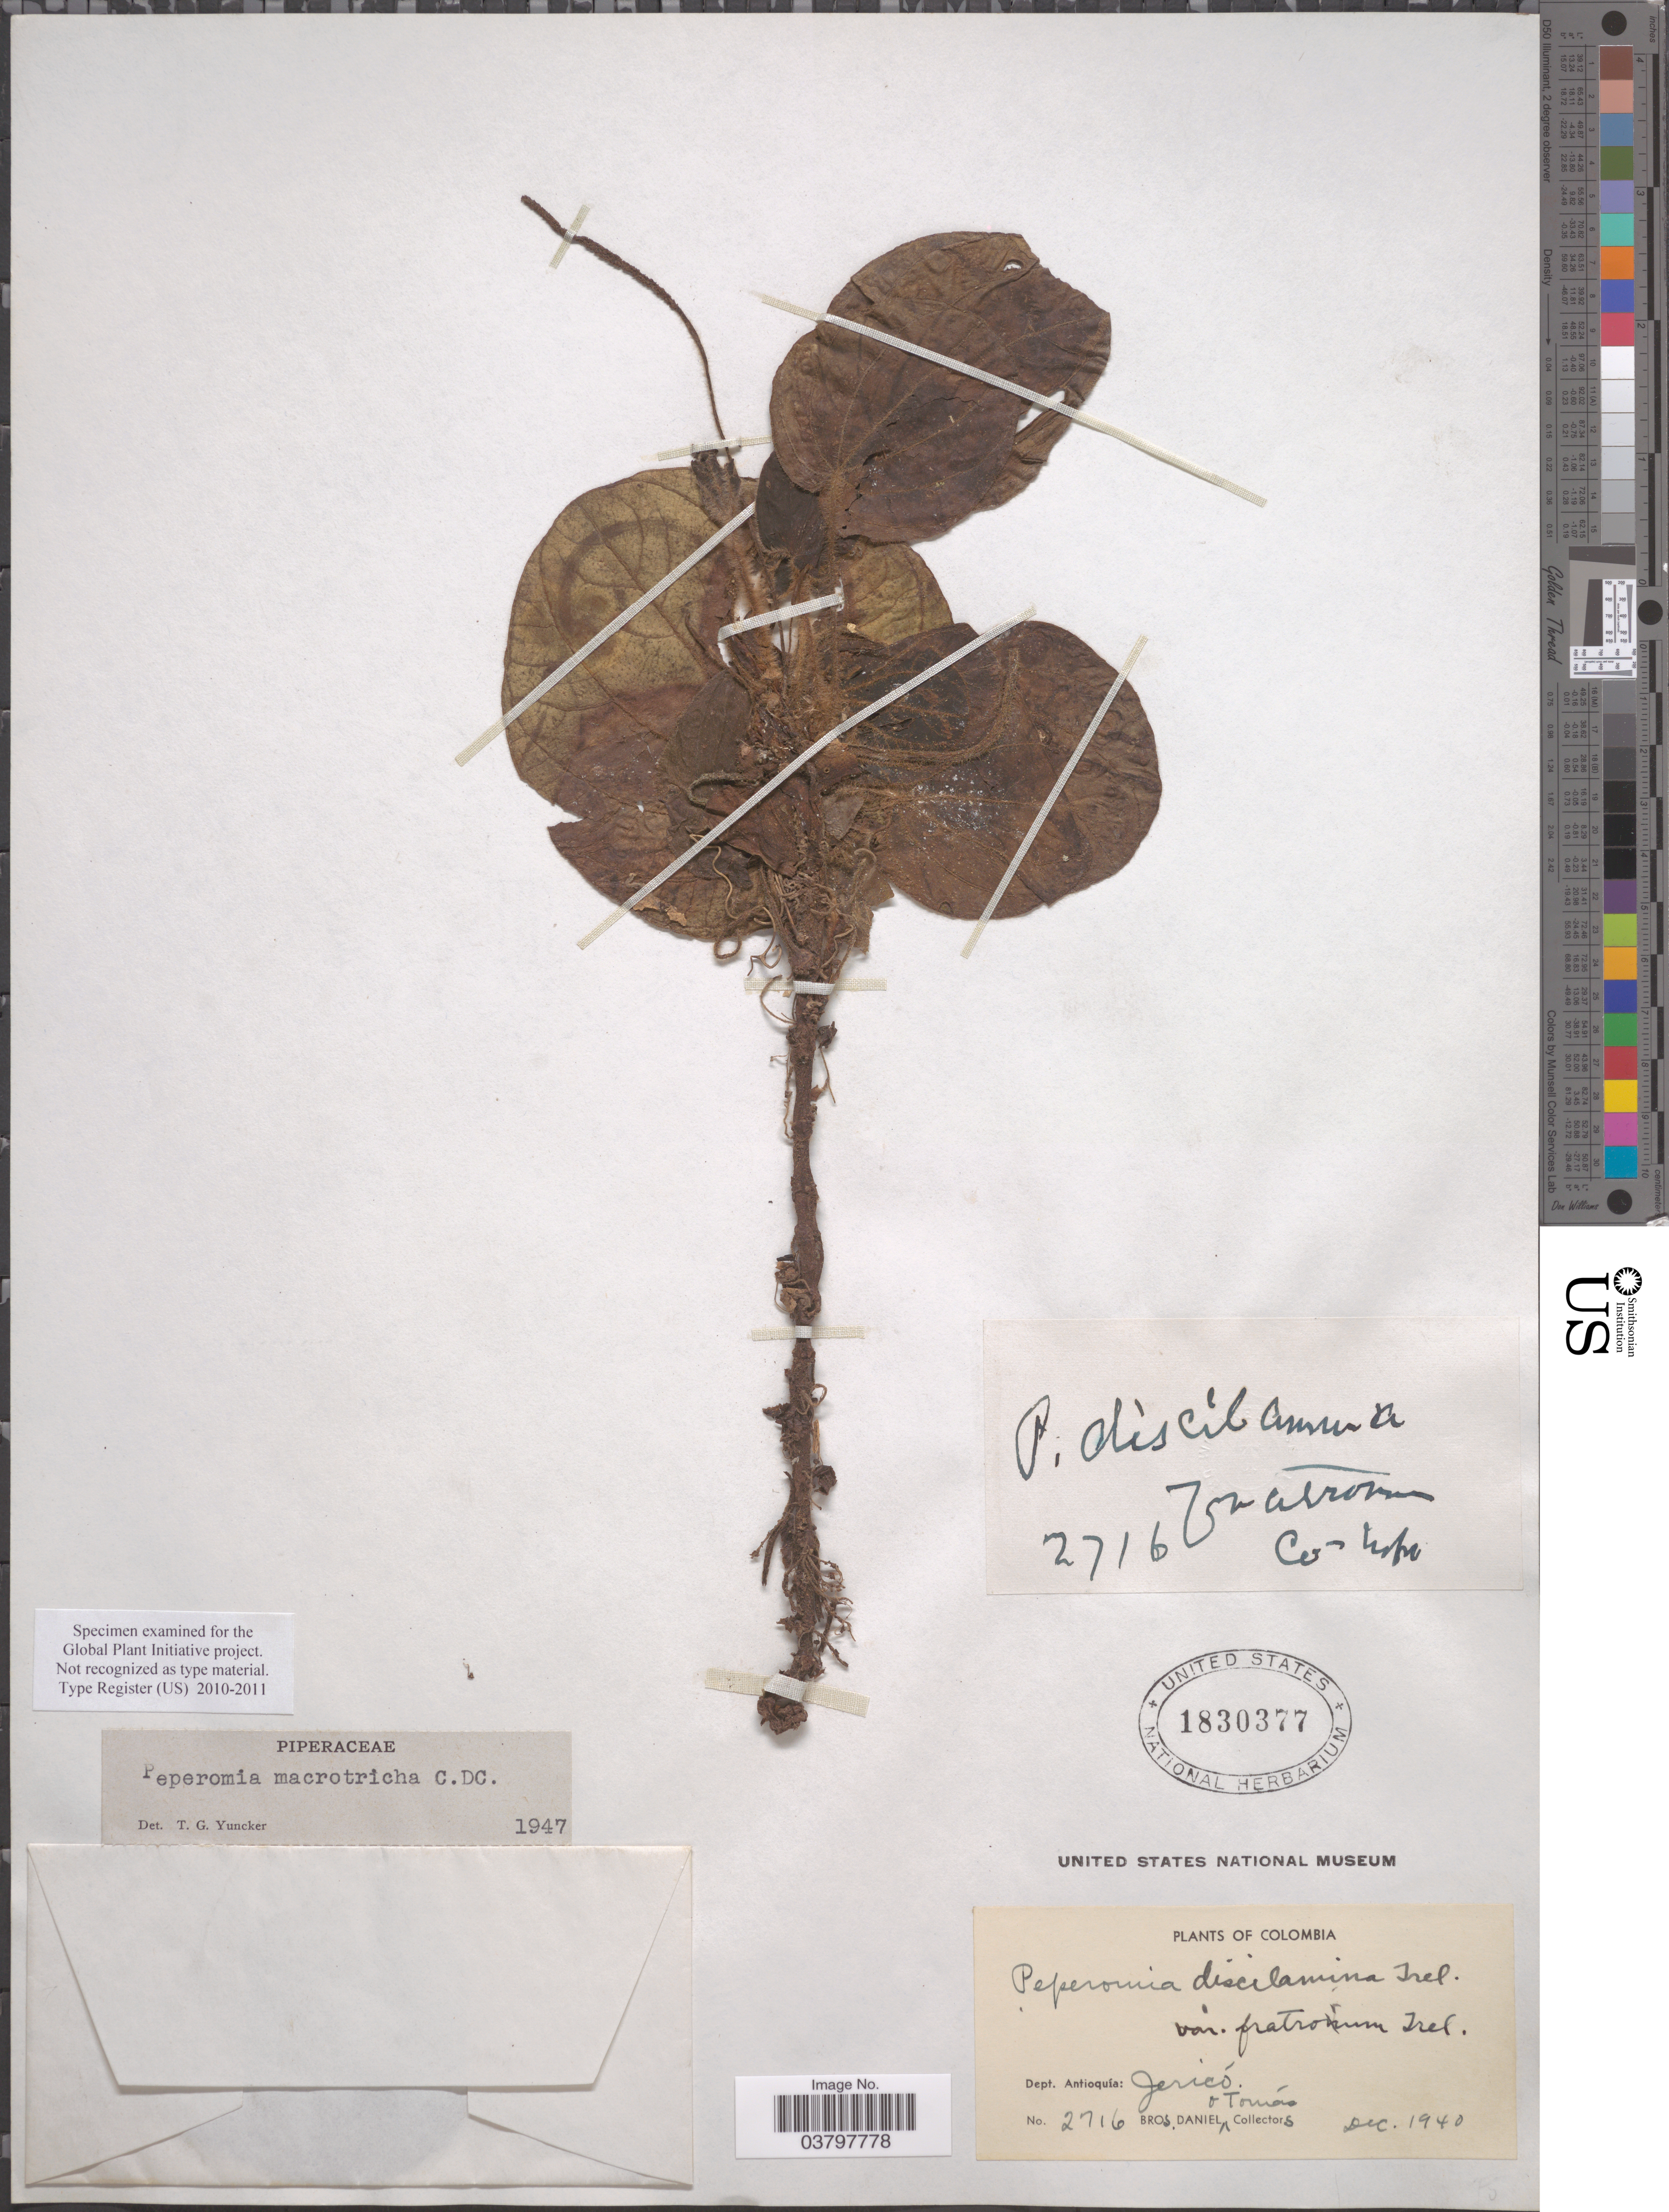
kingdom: Plantae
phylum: Tracheophyta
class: Magnoliopsida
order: Piperales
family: Piperaceae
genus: Peperomia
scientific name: Peperomia macrotricha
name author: C. DC.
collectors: Bro. Daniel & B. Tomas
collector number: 2716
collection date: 1940-12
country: Colombia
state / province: Antioquia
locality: Dept. Antioquía: Jericó.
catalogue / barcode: US 1830377